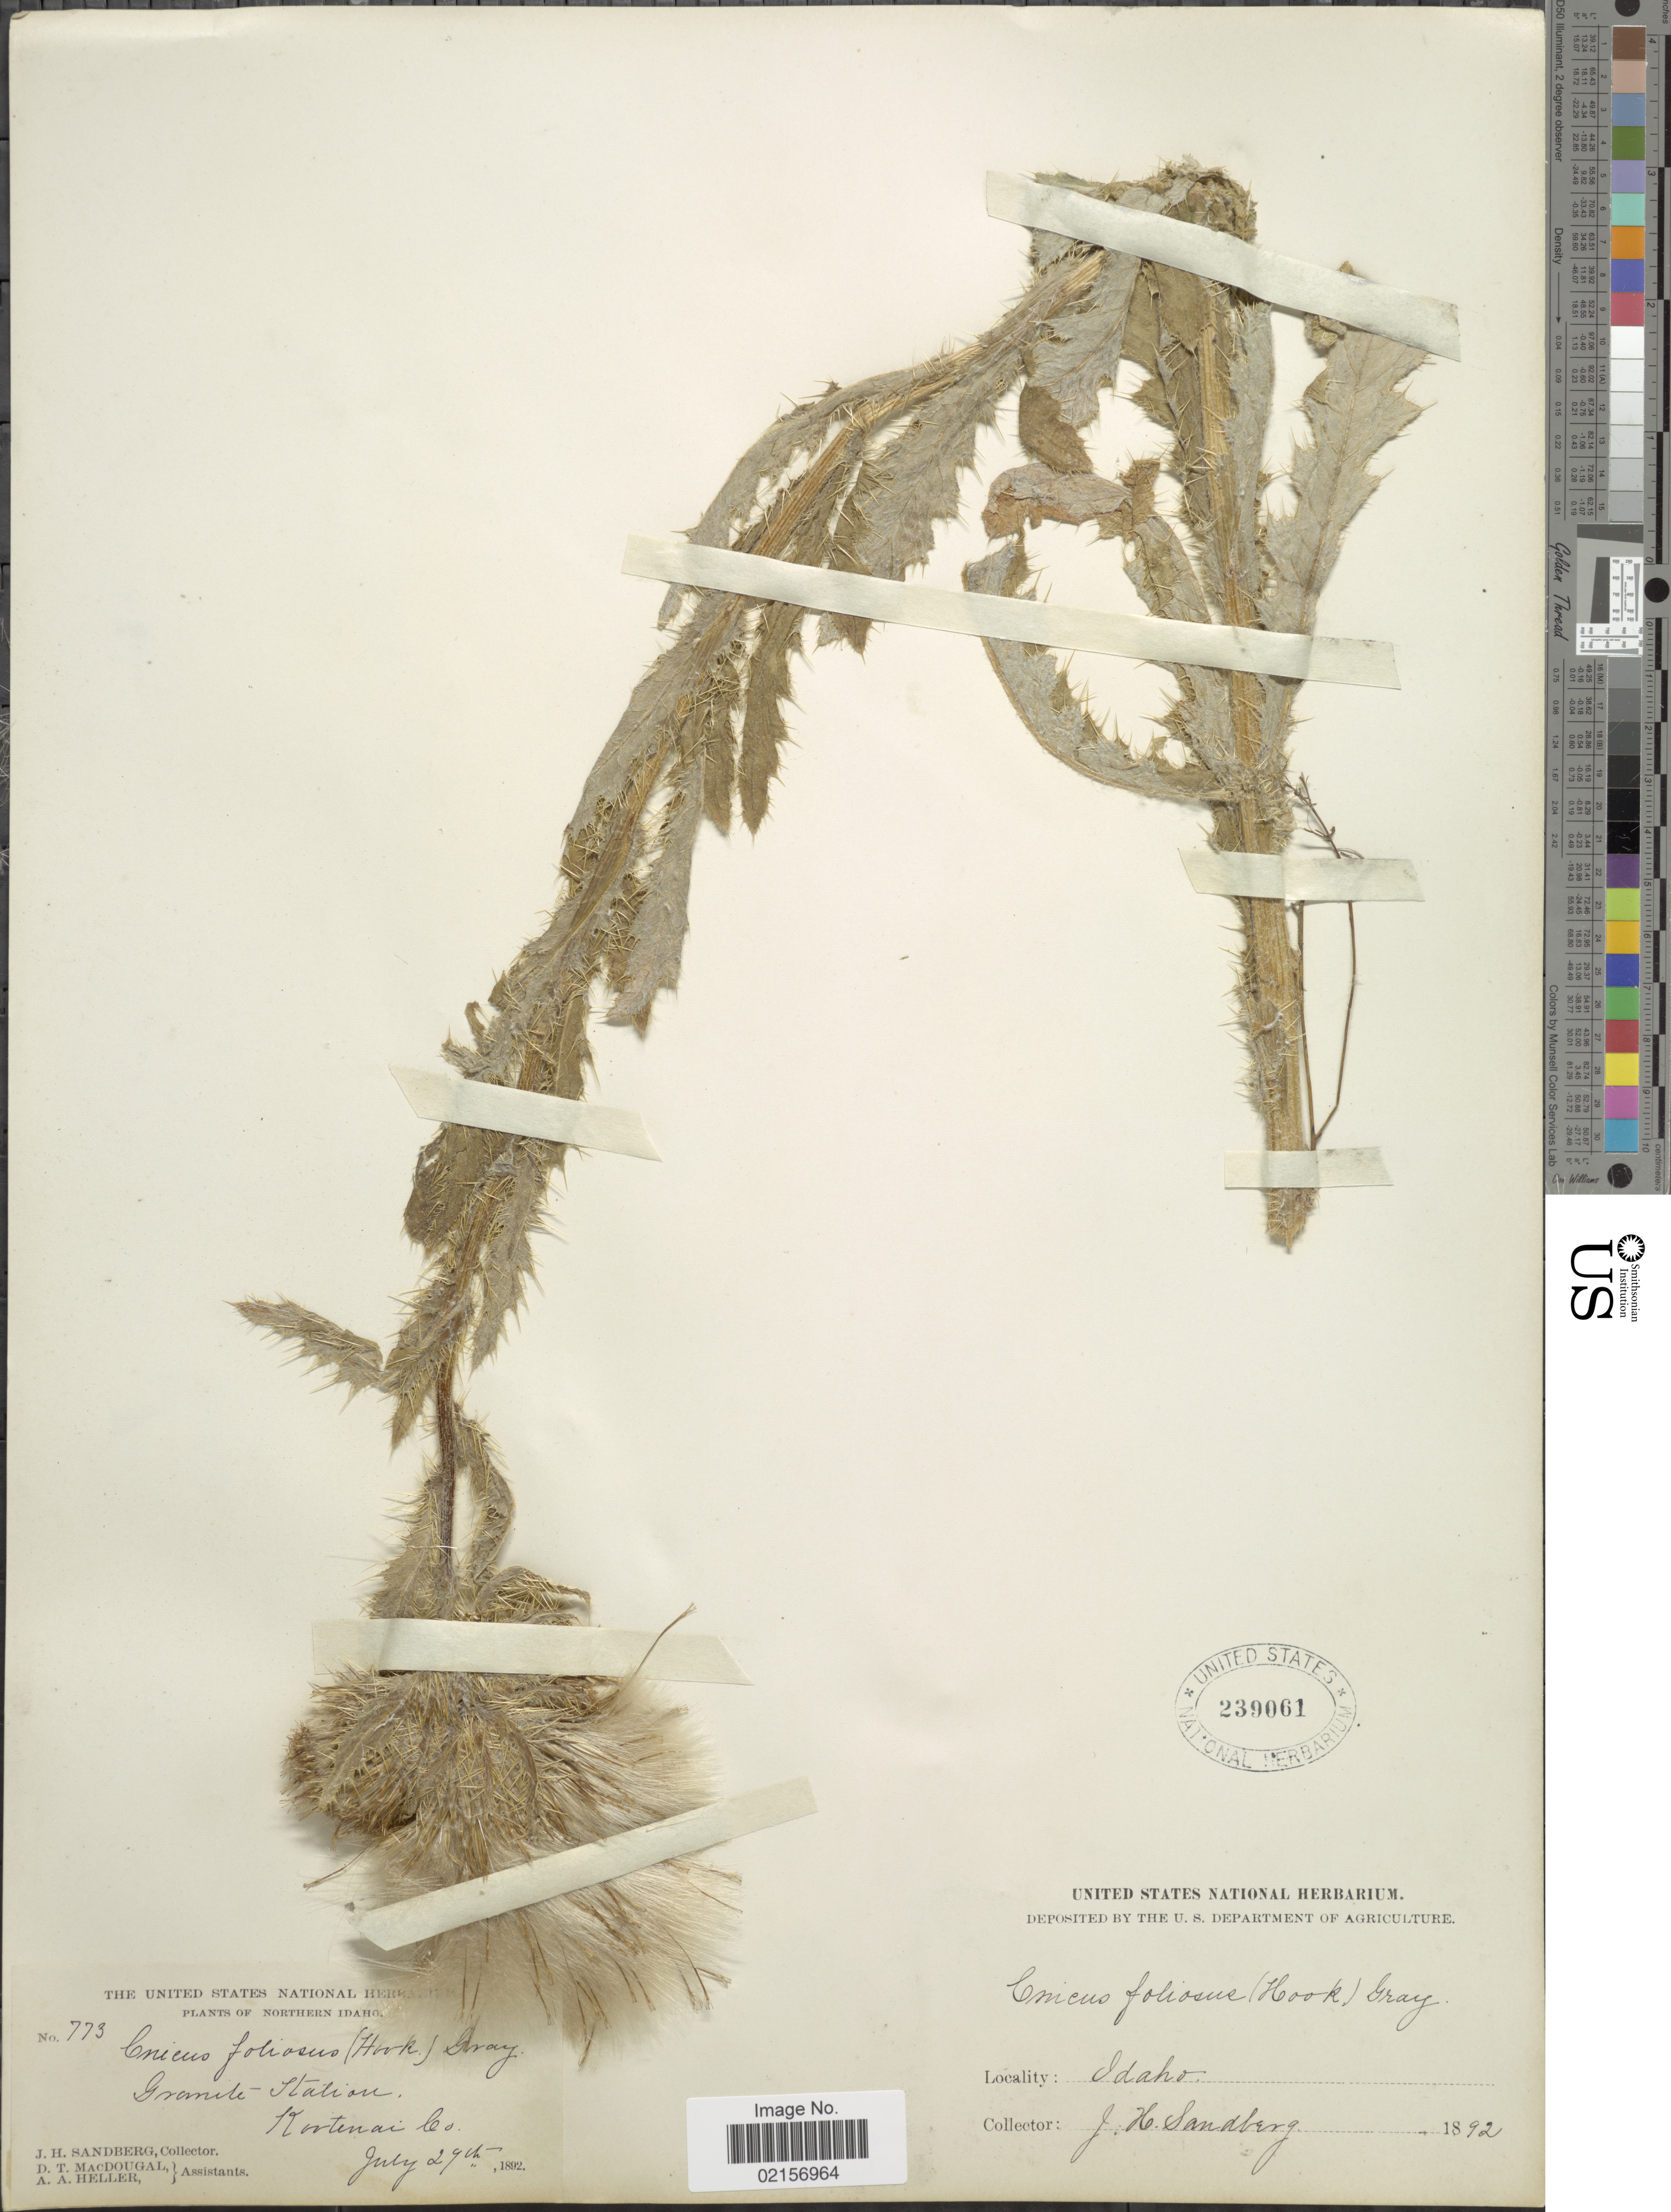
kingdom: Plantae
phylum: Tracheophyta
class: Magnoliopsida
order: Asterales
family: Asteraceae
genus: Cirsium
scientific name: Cirsium scariosum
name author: Nutt.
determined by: Ackerfield, Jennifer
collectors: J. H. Sandberg, D. T. MacDougal & A. A. Heller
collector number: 773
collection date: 1892-07-29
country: United States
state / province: Idaho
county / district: Kootenai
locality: Granite Station.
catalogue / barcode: US 239061